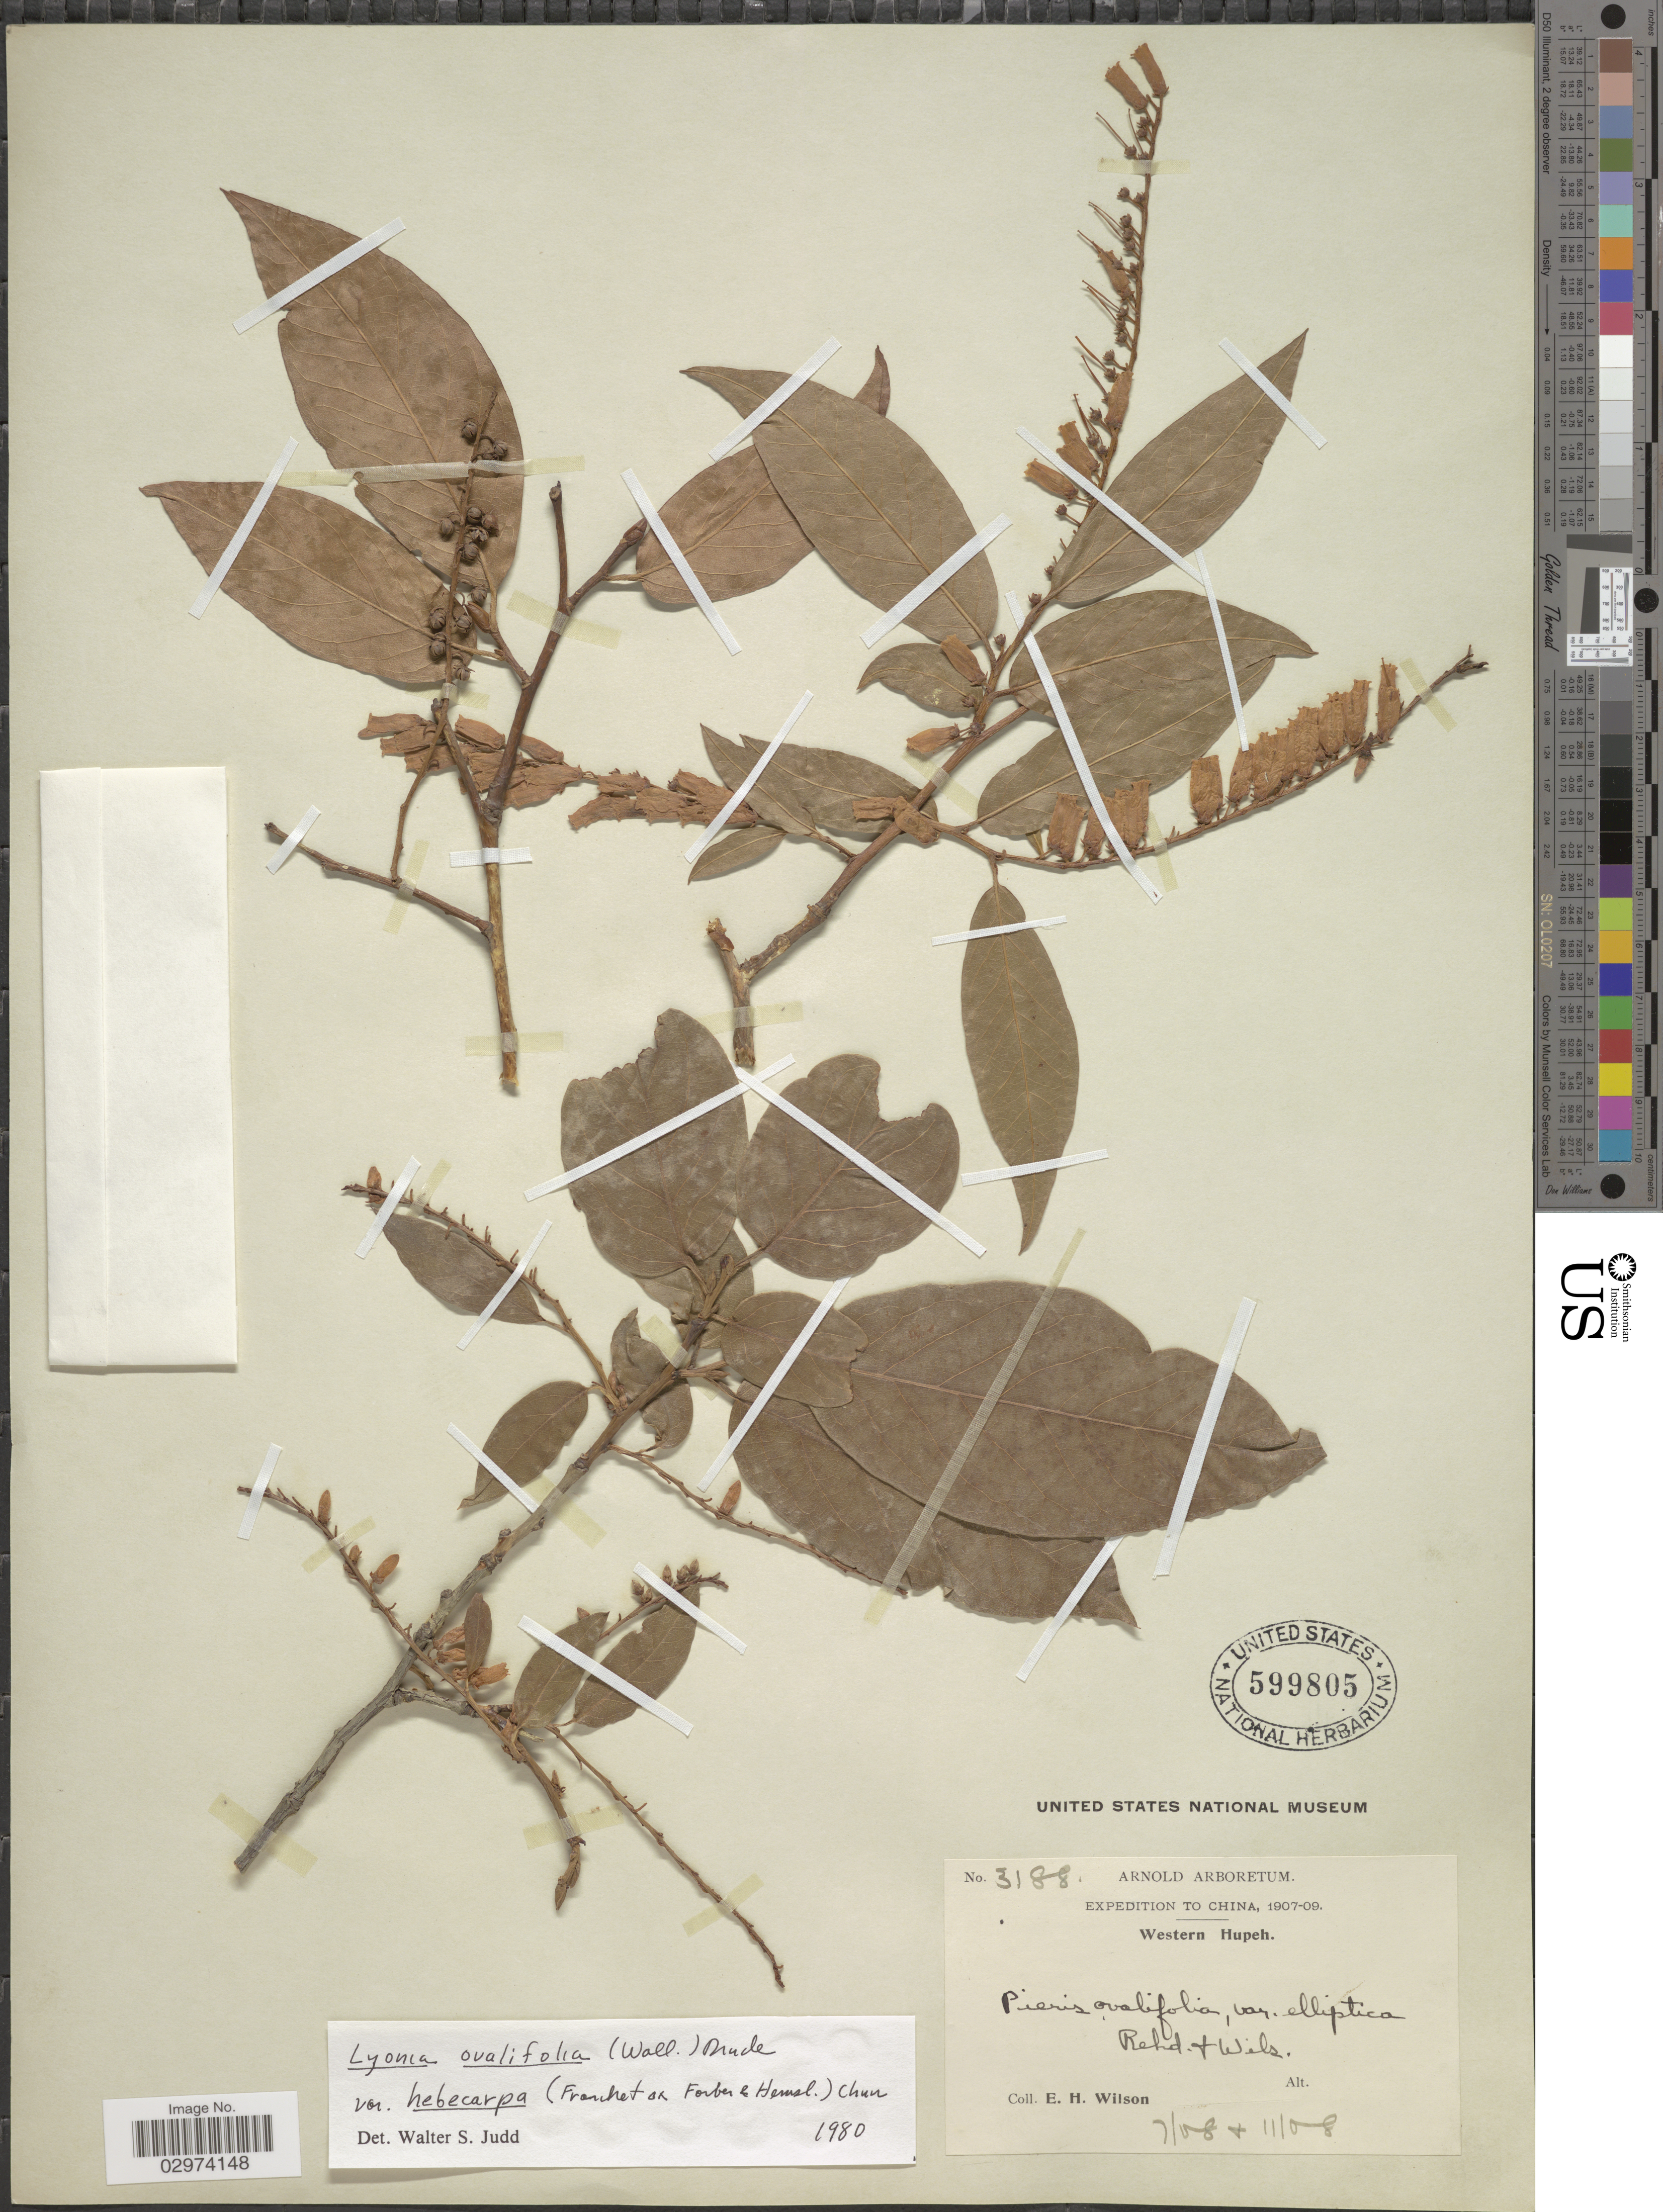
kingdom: Plantae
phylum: Tracheophyta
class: Magnoliopsida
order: Ericales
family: Ericaceae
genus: Lyonia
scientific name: Lyonia ovalifolia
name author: (Wall.) Drude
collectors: E. Wilson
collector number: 3188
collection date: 1908-07/1908-11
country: China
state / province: Hubei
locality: Western Hupeh.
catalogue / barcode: US 599805